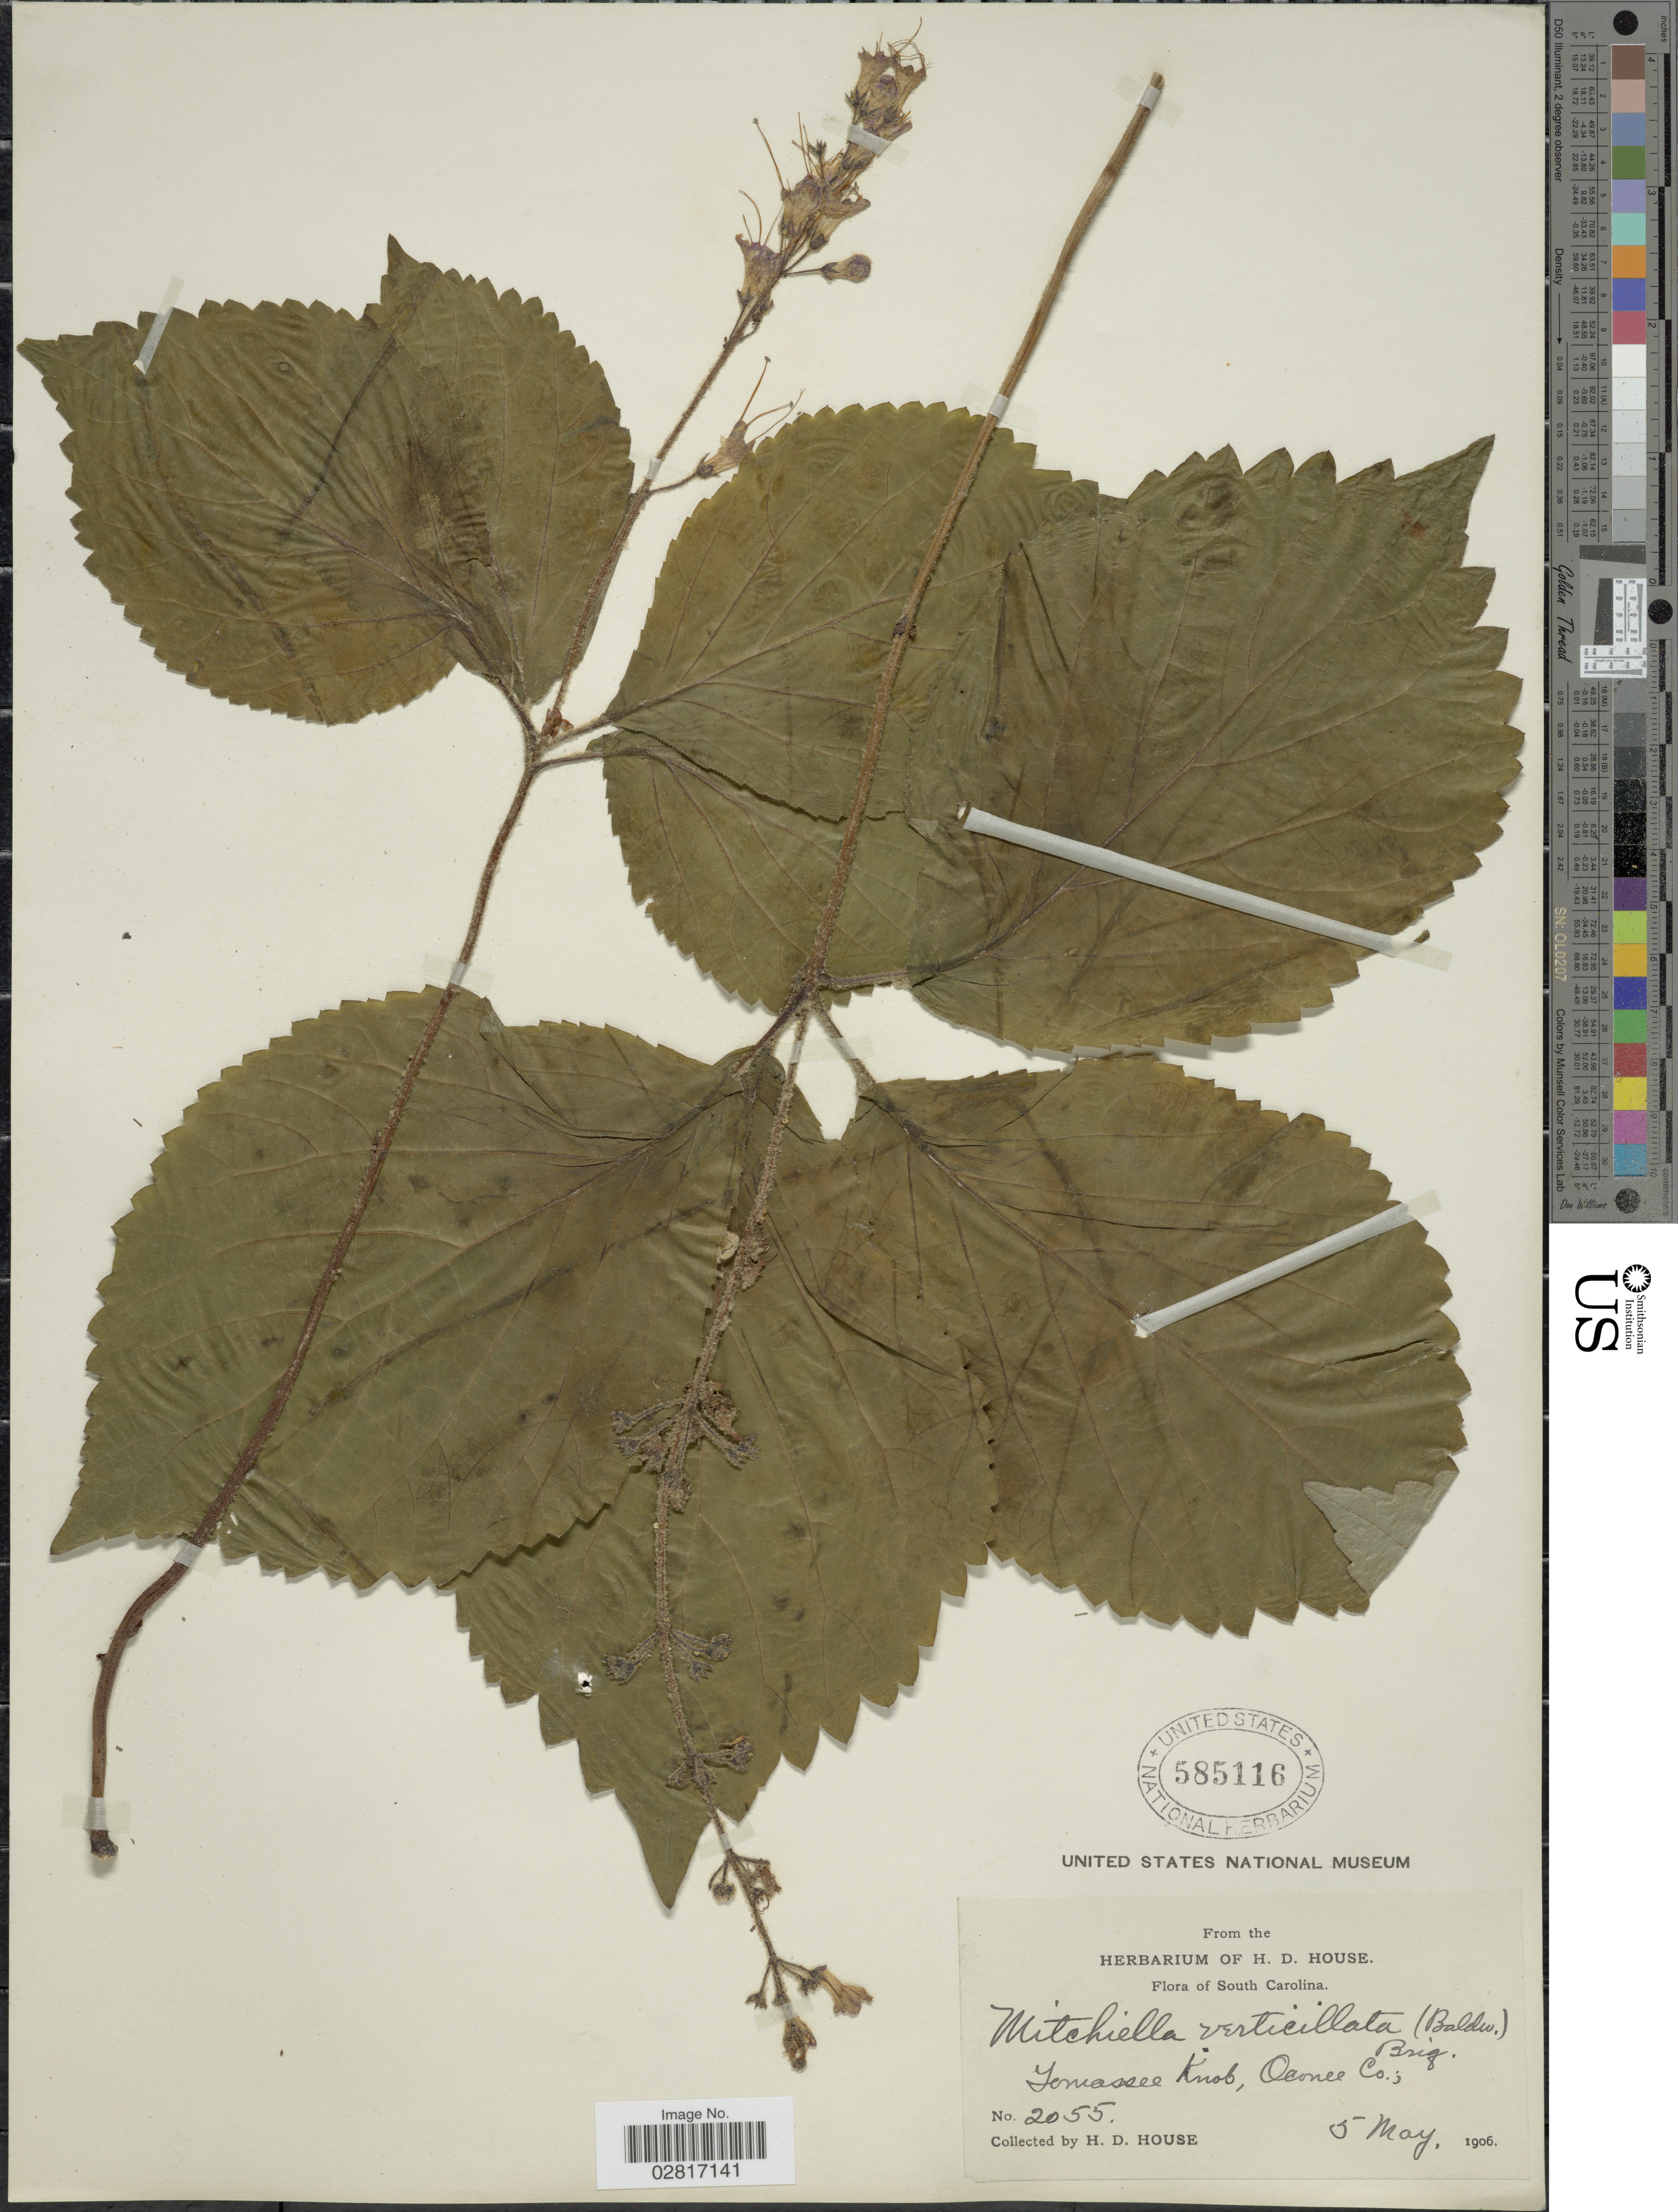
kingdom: Plantae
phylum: Tracheophyta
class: Magnoliopsida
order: Lamiales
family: Lamiaceae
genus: Collinsonia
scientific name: Collinsonia verticillata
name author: Baldwin ex Elliott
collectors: H. D. House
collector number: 2055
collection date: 1906-05-05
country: United States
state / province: South Carolina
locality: Tomassee Knob, Oconee Co.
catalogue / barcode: US 585116